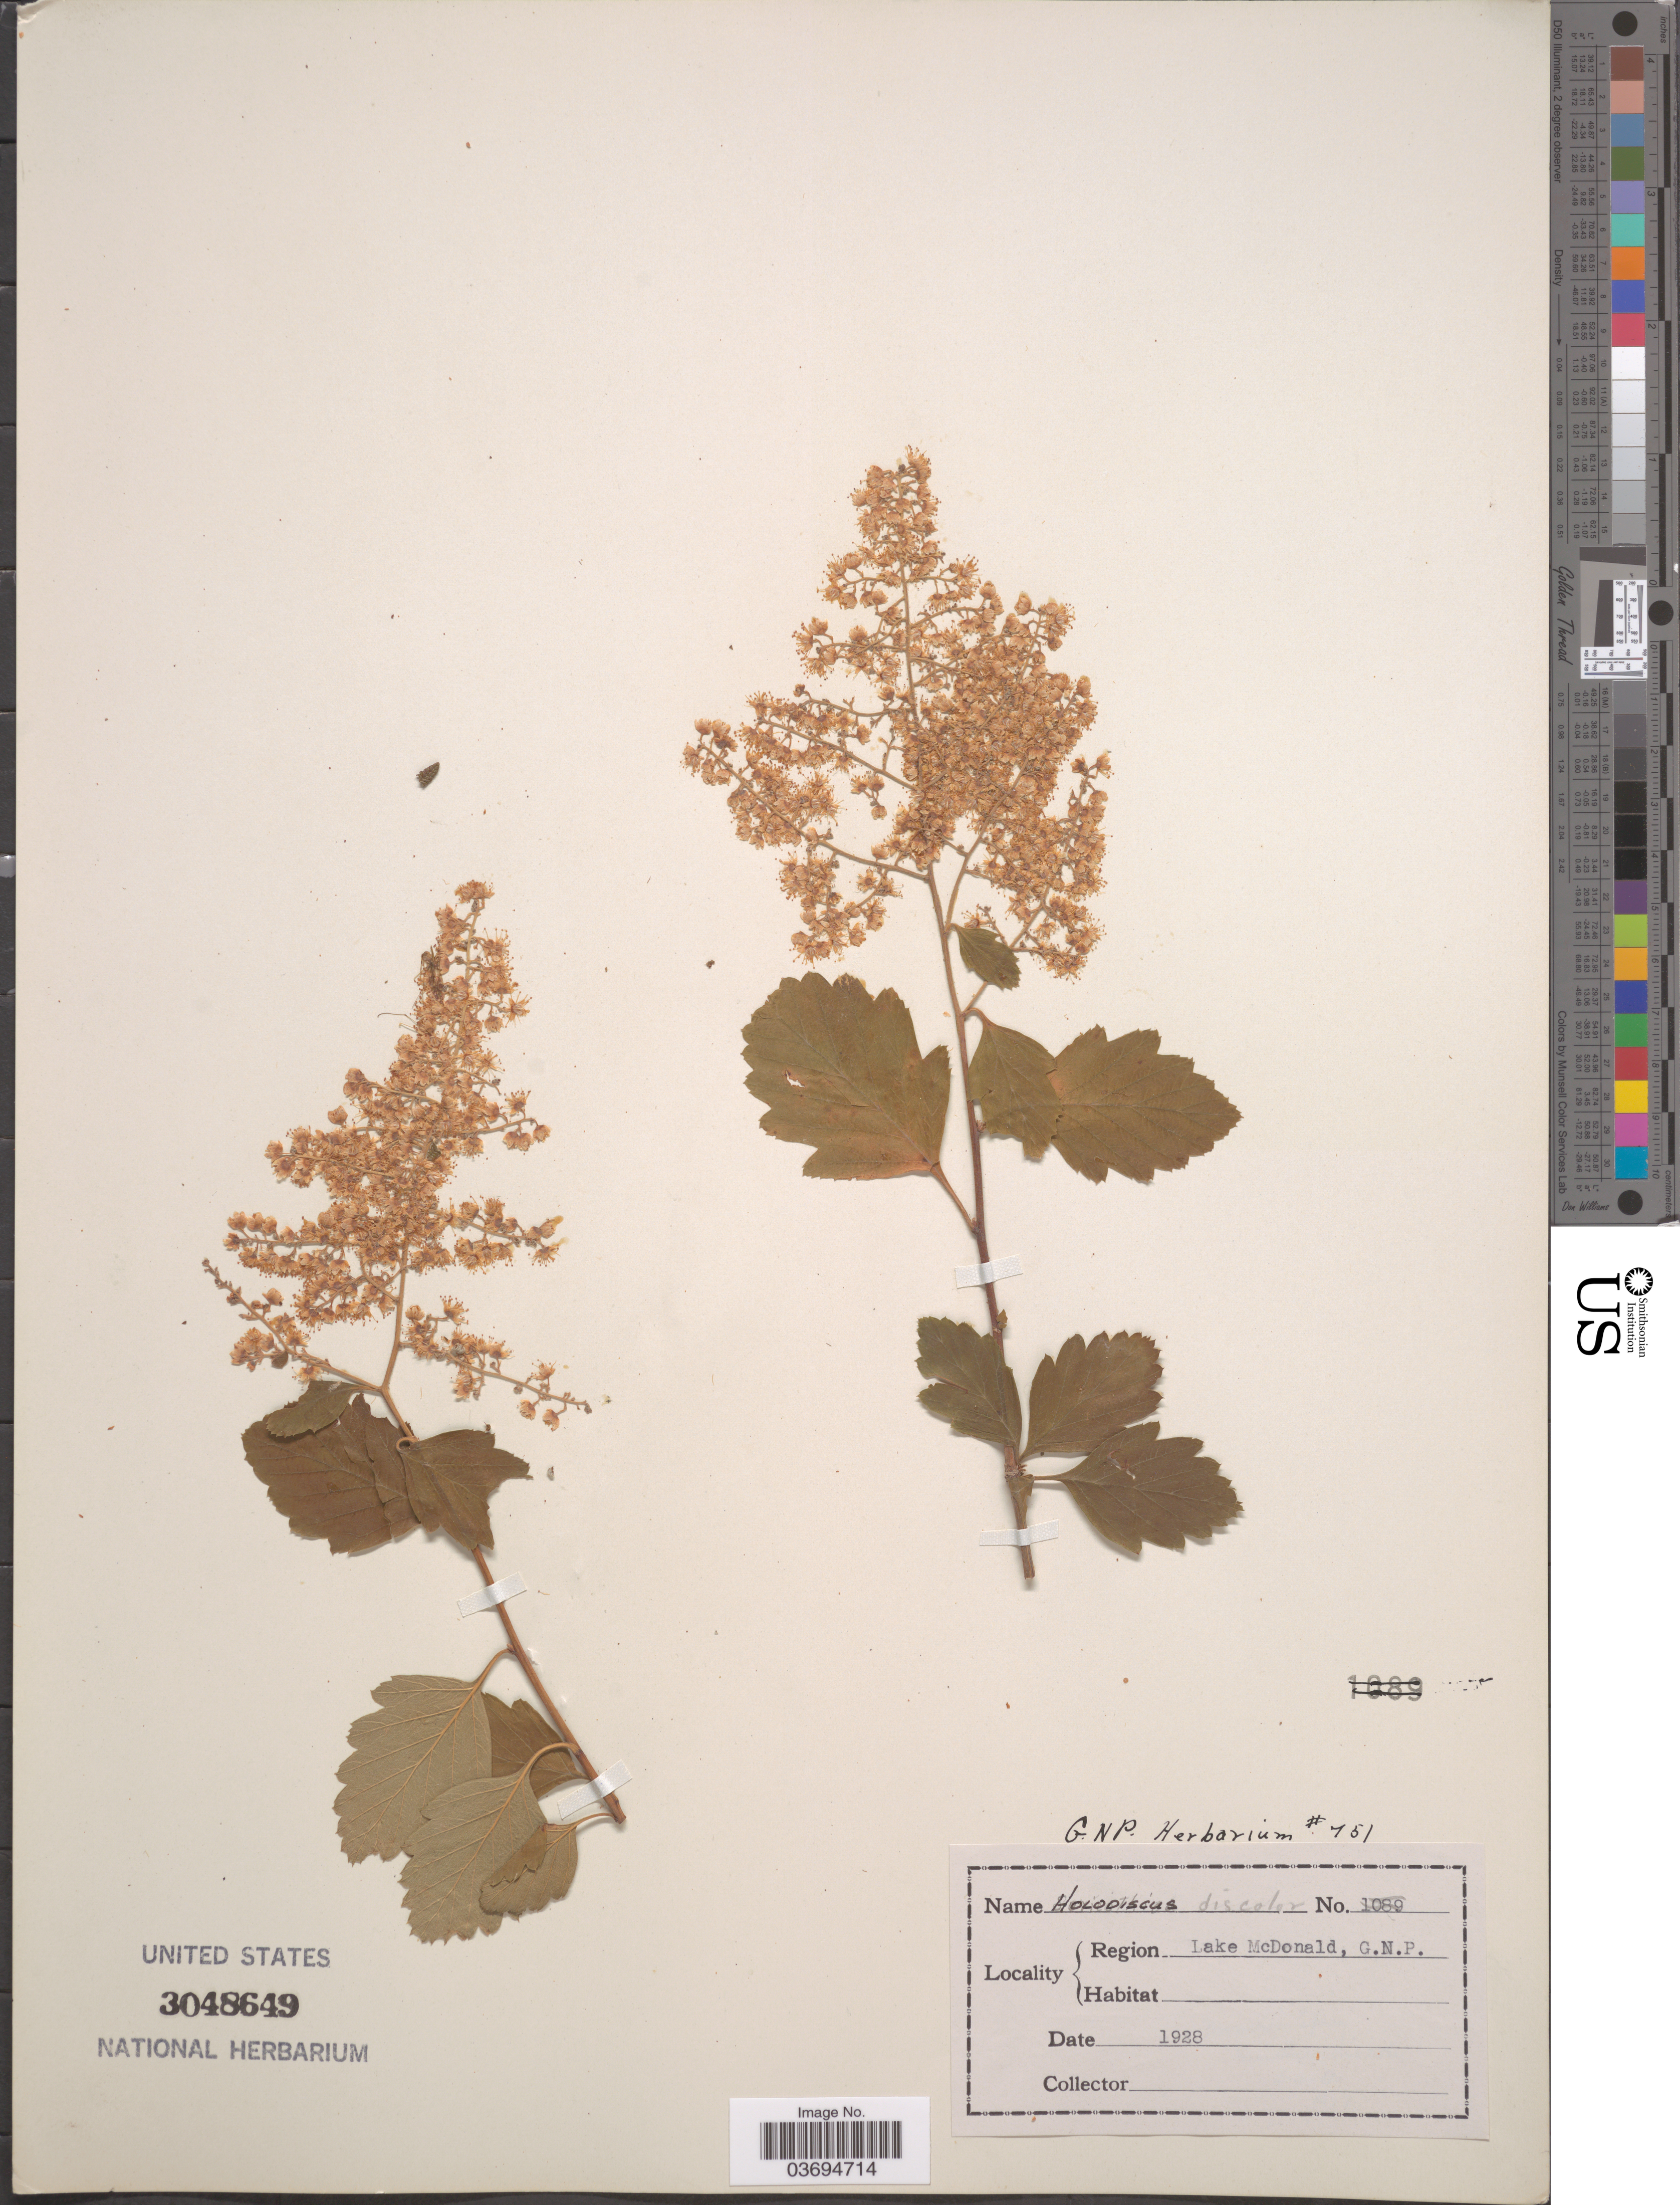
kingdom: Plantae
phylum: Tracheophyta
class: Magnoliopsida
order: Rosales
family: Rosaceae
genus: Holodiscus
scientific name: Holodiscus discolor var. discolor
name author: (Pursh) Maxim.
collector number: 751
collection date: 1928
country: United States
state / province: Montana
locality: Region Lake McDonald, G.N.P.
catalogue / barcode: US 3048649